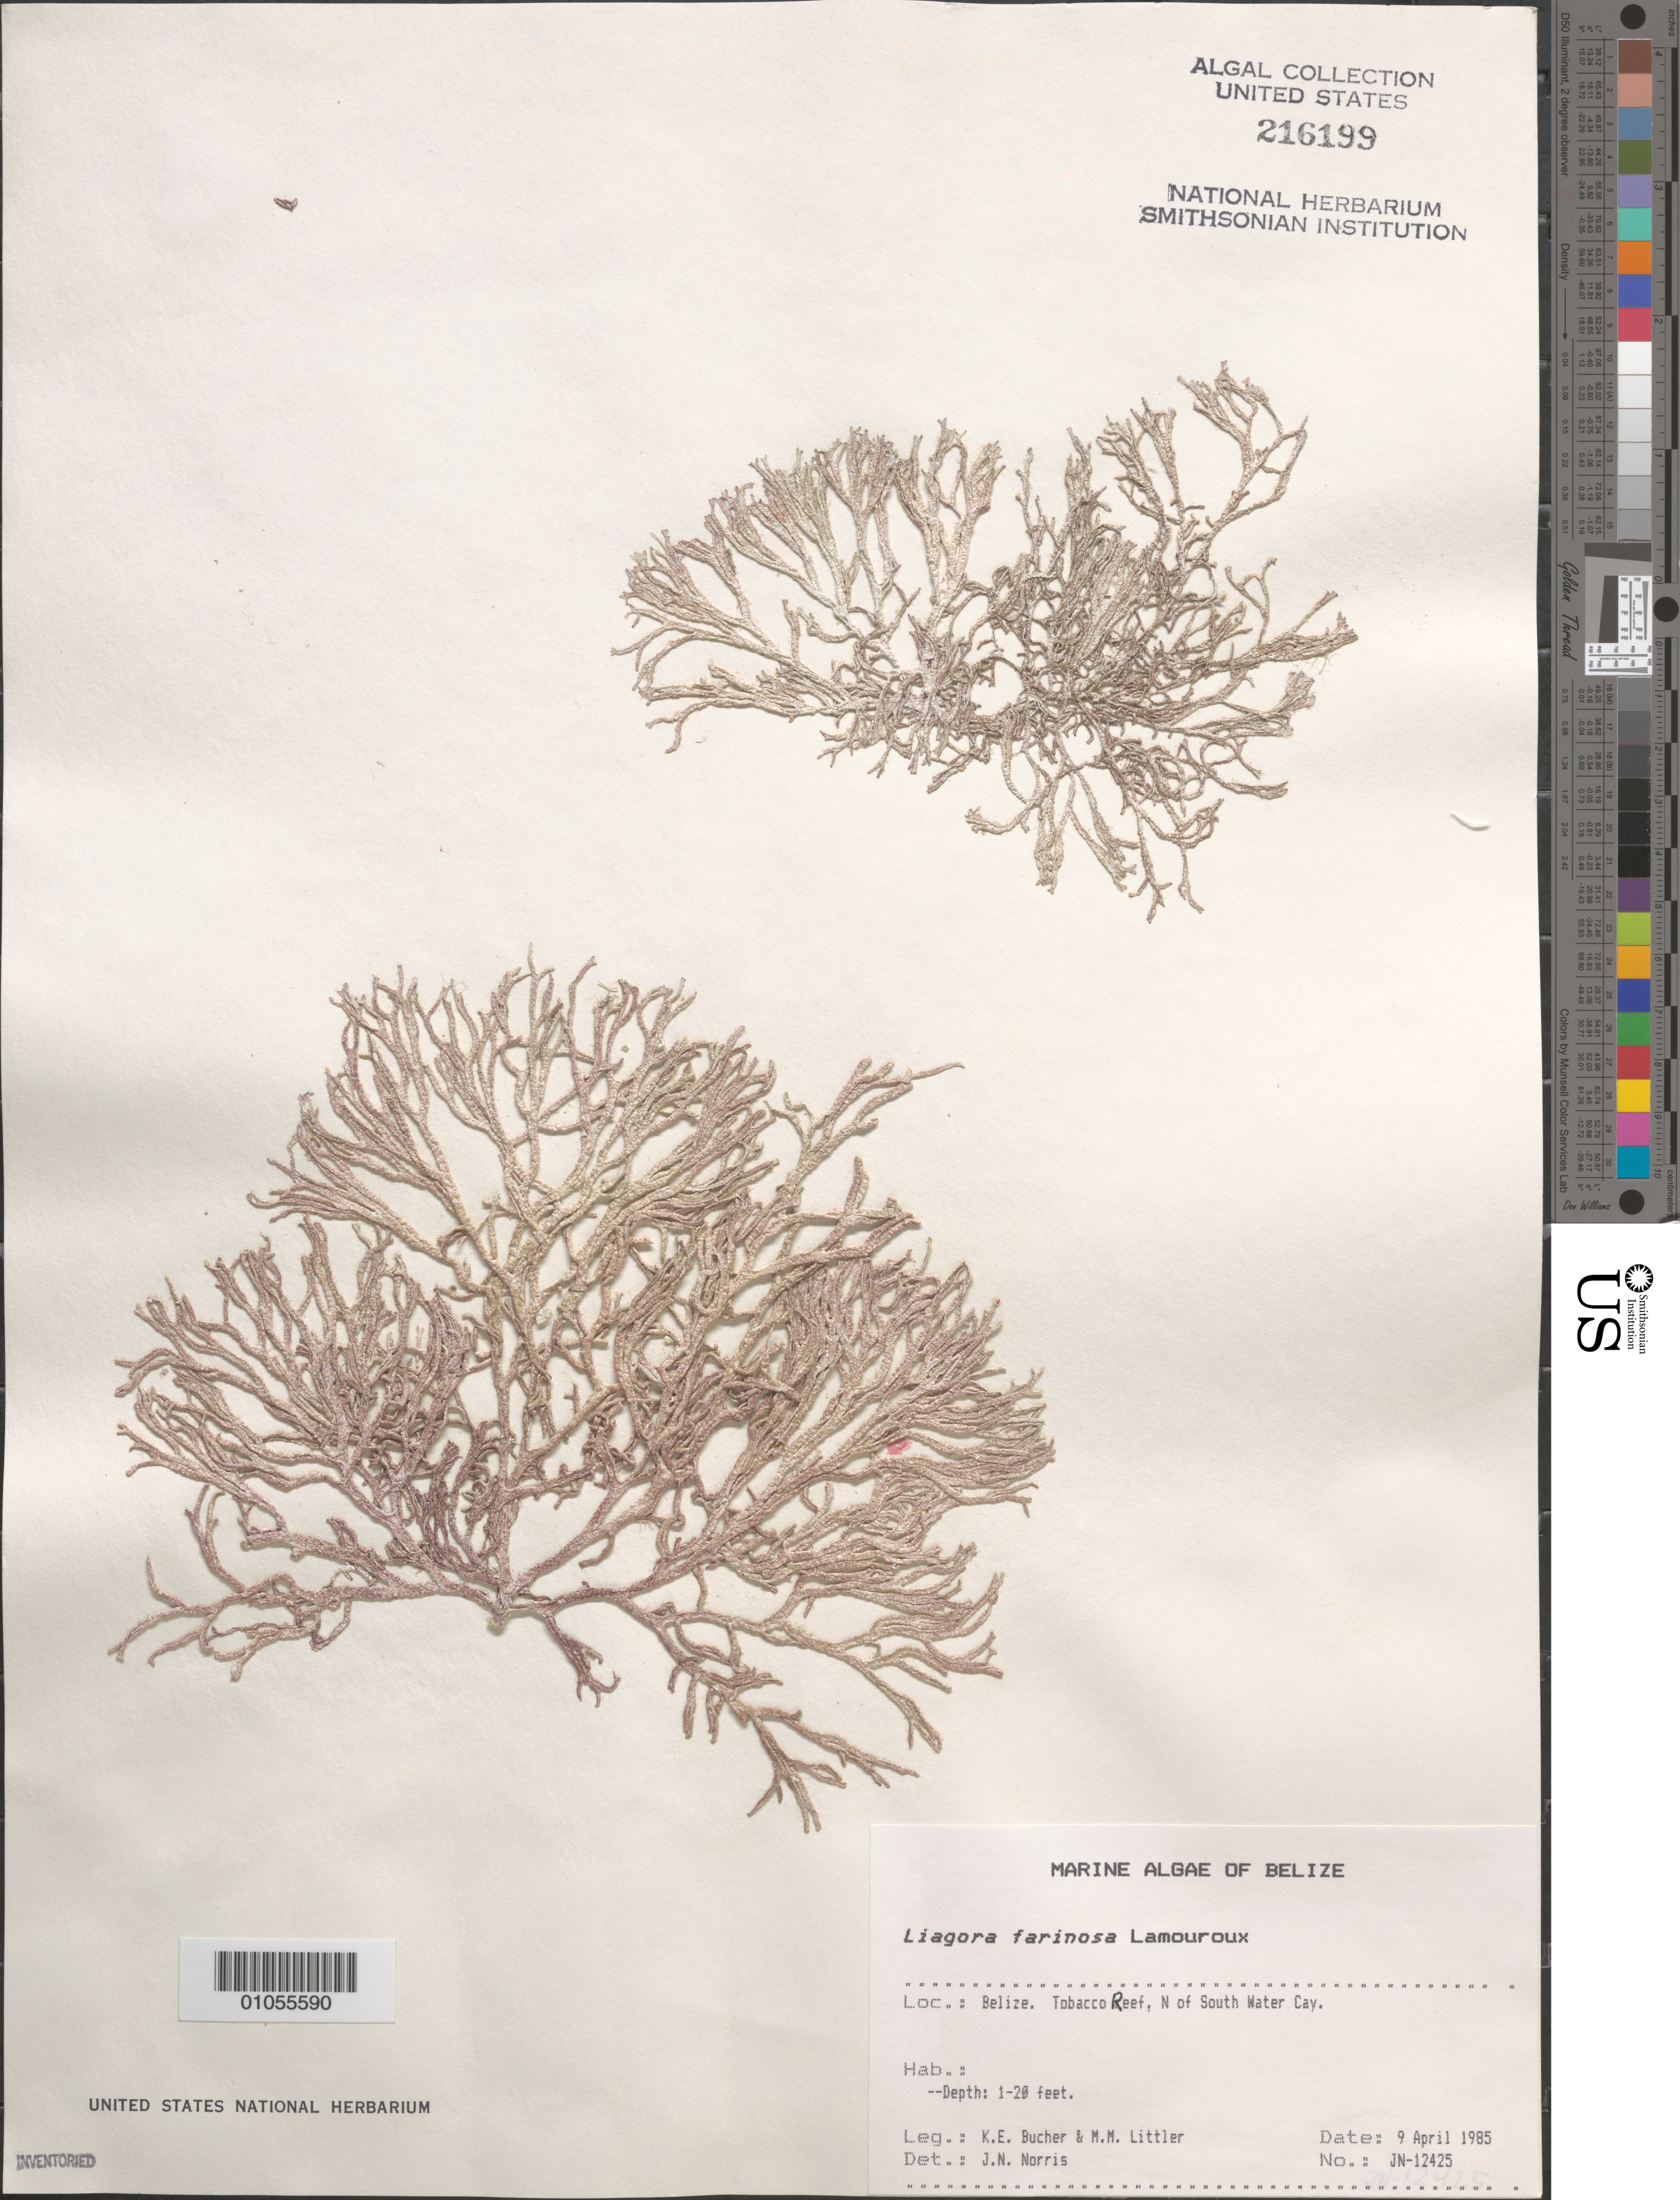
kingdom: Plantae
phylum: Rhodophyta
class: Florideophyceae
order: Nemaliales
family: Liagoraceae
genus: Liagora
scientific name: Liagora farinosa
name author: J.V.Lamouroux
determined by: Norris, James N.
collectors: K. E. Bucher & M. M. Littler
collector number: JN-12425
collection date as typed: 09 Apr 1985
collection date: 1985-04-09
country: Belize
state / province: Stann Creek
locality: Tobacco Reef, north of South Water Cay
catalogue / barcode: US 216199